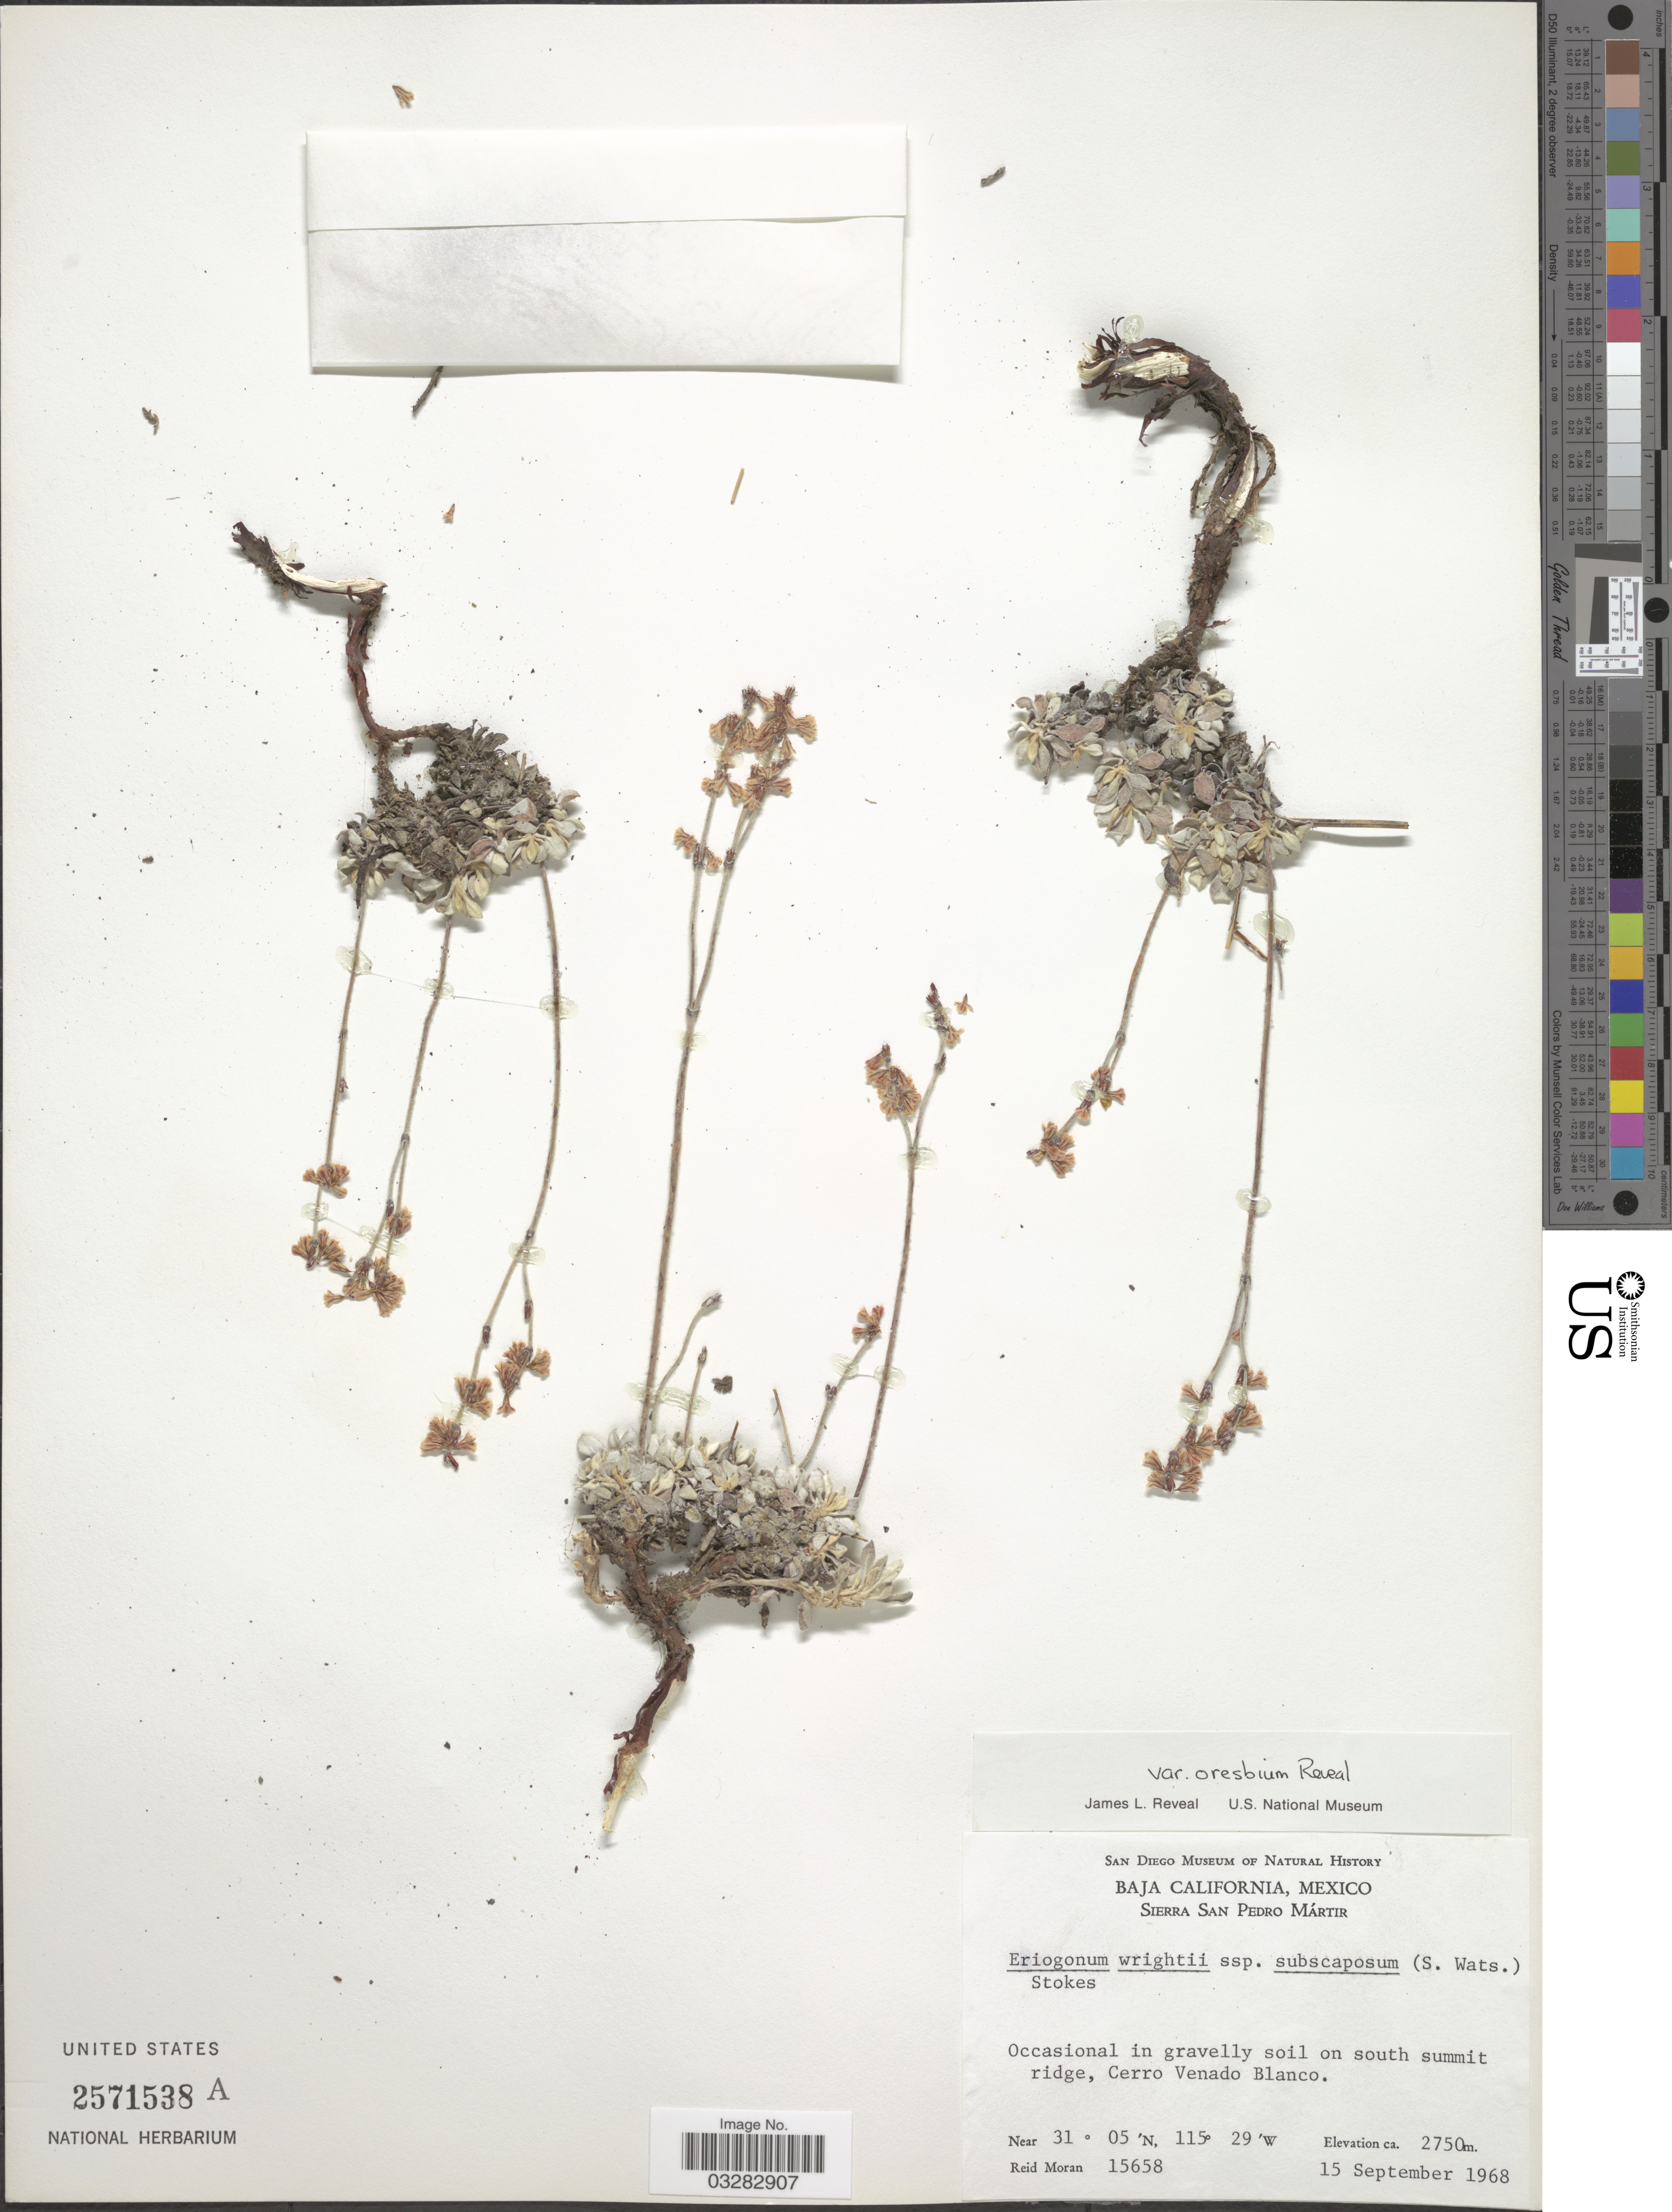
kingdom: Plantae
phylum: Tracheophyta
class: Magnoliopsida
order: Caryophyllales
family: Polygonaceae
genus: Eriogonum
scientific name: Eriogonum wrightii var. oresbium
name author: Reveal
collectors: R. V. Moran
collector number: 15658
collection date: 1968-09-15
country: Mexico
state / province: Baja California Norte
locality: Sierra San Pedro Mártir. South summit ridge, Cerro Venado Blanco.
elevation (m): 2750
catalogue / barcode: US 2571538A